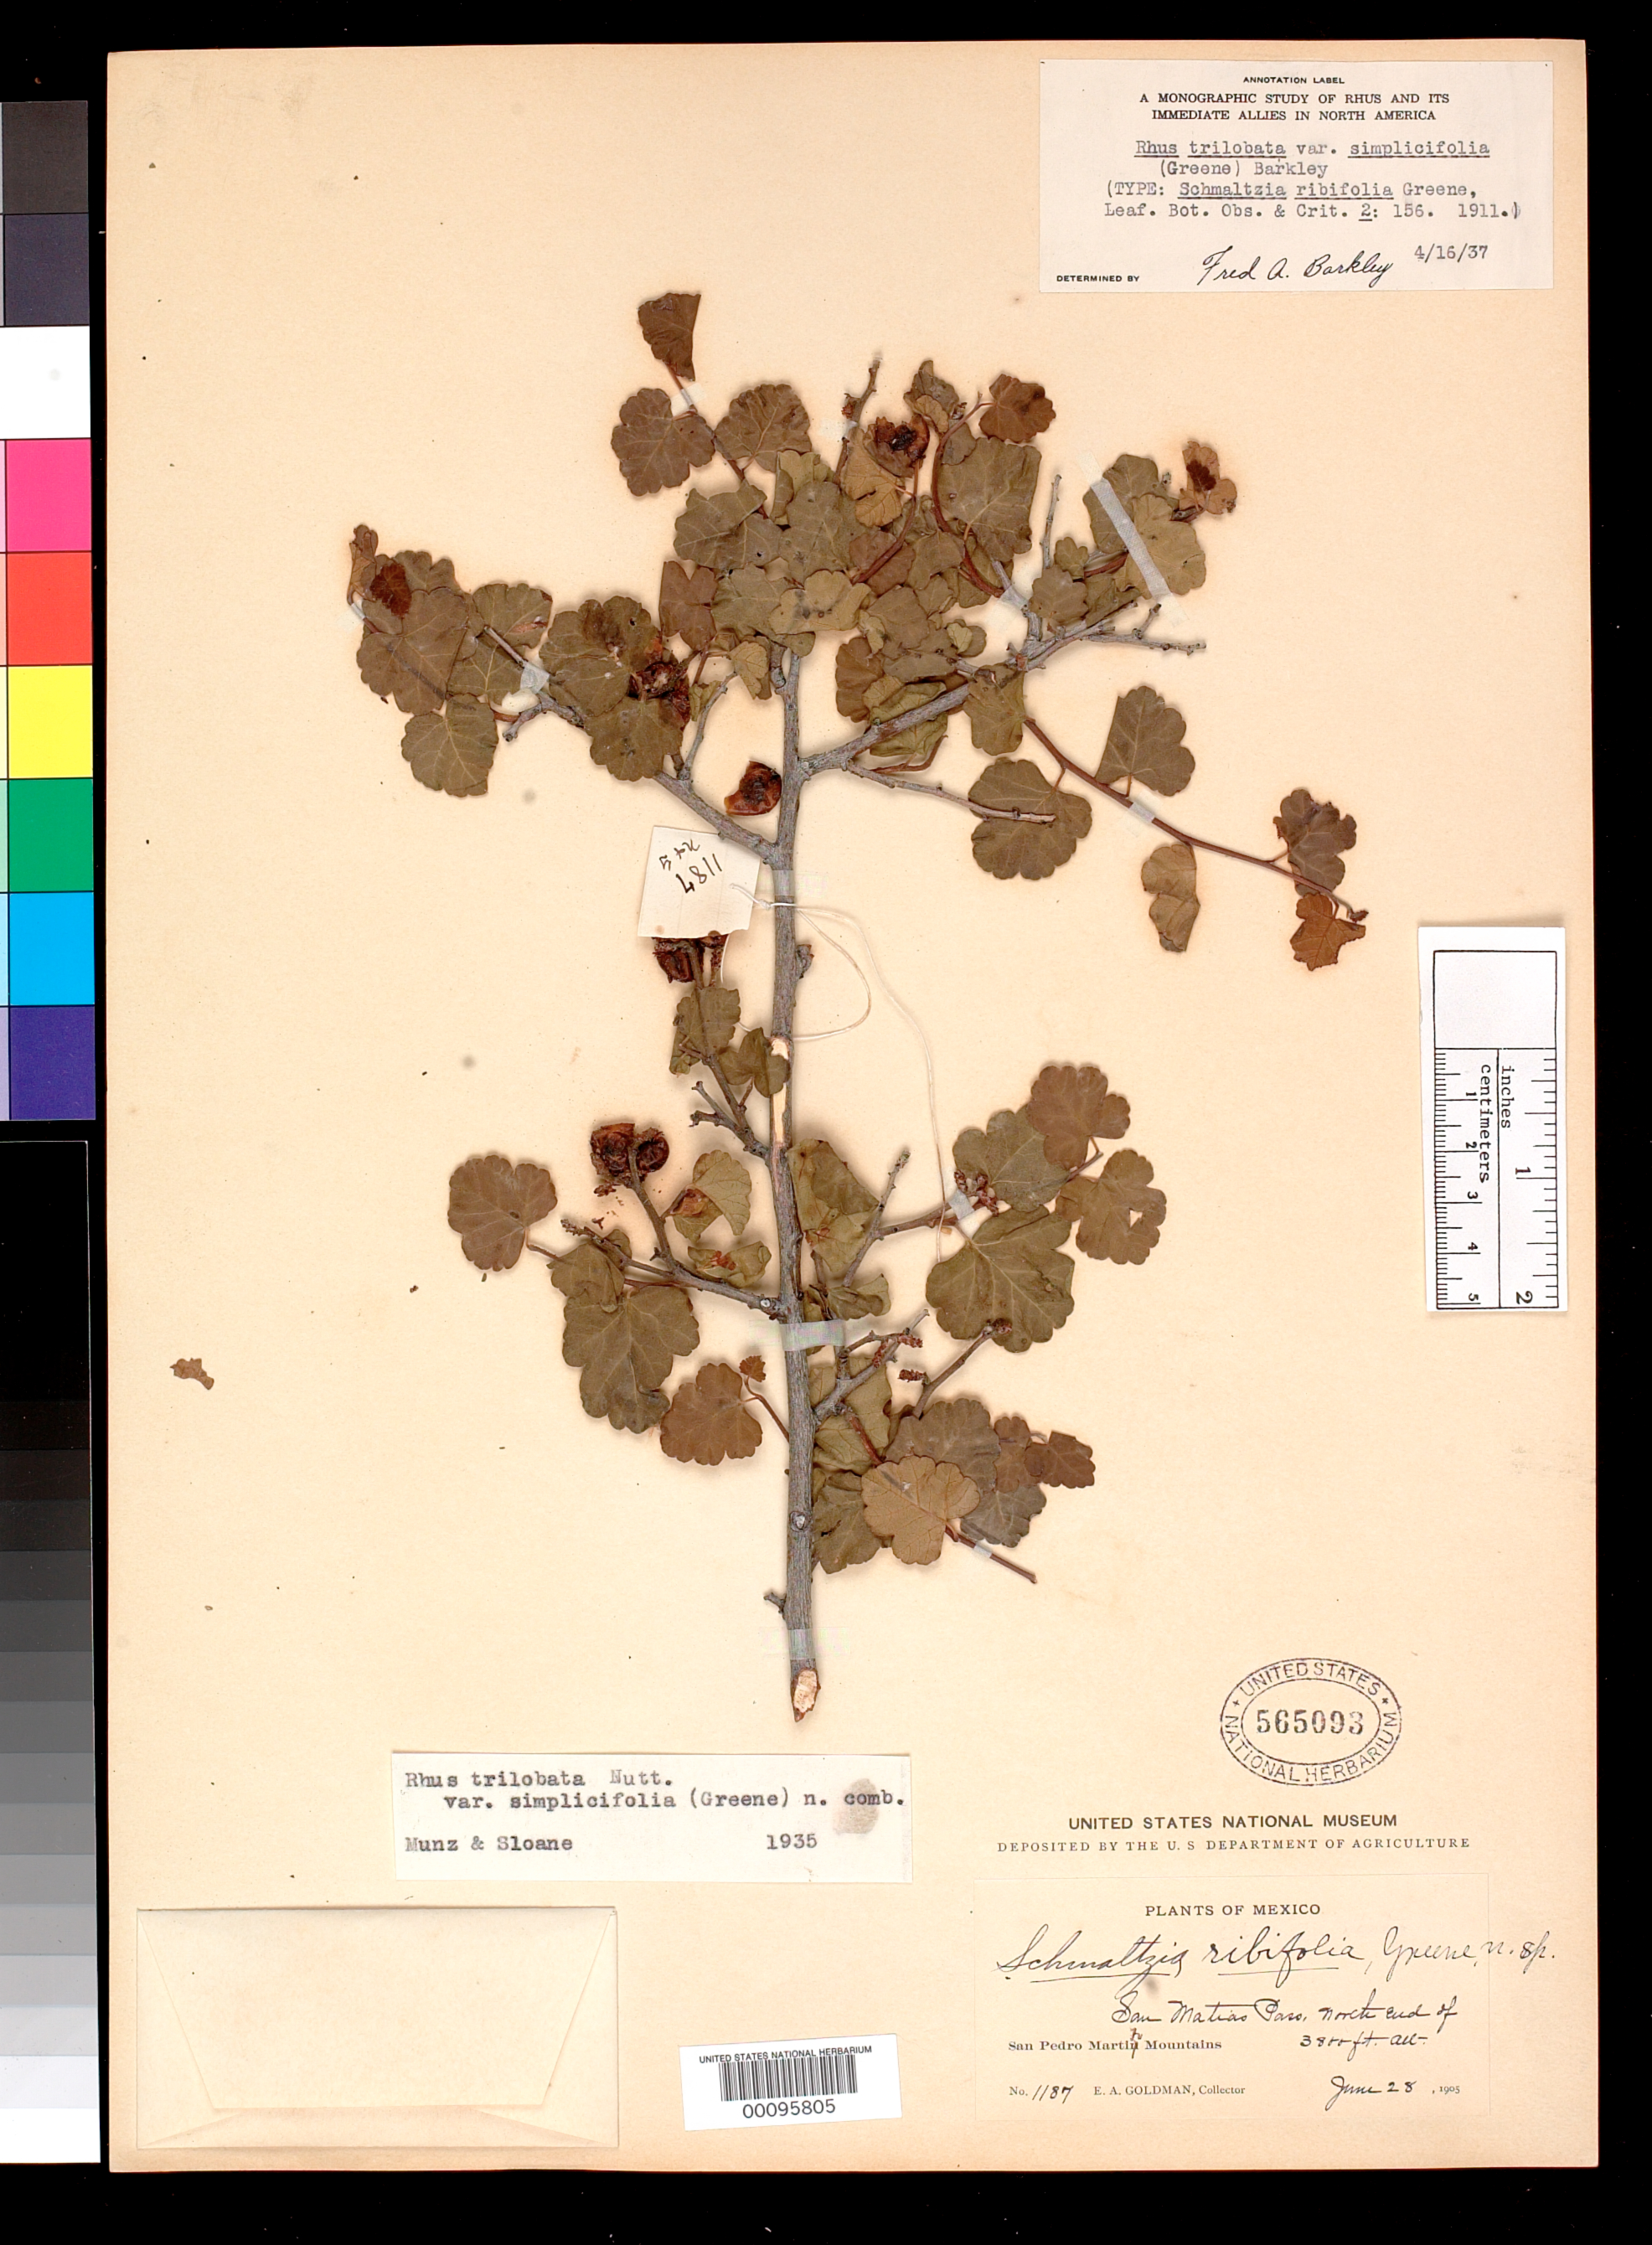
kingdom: Plantae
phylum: Tracheophyta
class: Magnoliopsida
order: Sapindales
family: Anacardiaceae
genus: Schmaltzia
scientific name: Schmaltzia ribifolia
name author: Greene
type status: Isotype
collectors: E. A. Goldman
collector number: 1187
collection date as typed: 28 Jun 1905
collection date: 1905-06-28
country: Mexico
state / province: Baja California Norte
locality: San Mateas Pass, San Pedro Martin Mountains. [San Pedro Martir Mountains.?]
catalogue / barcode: US 565093